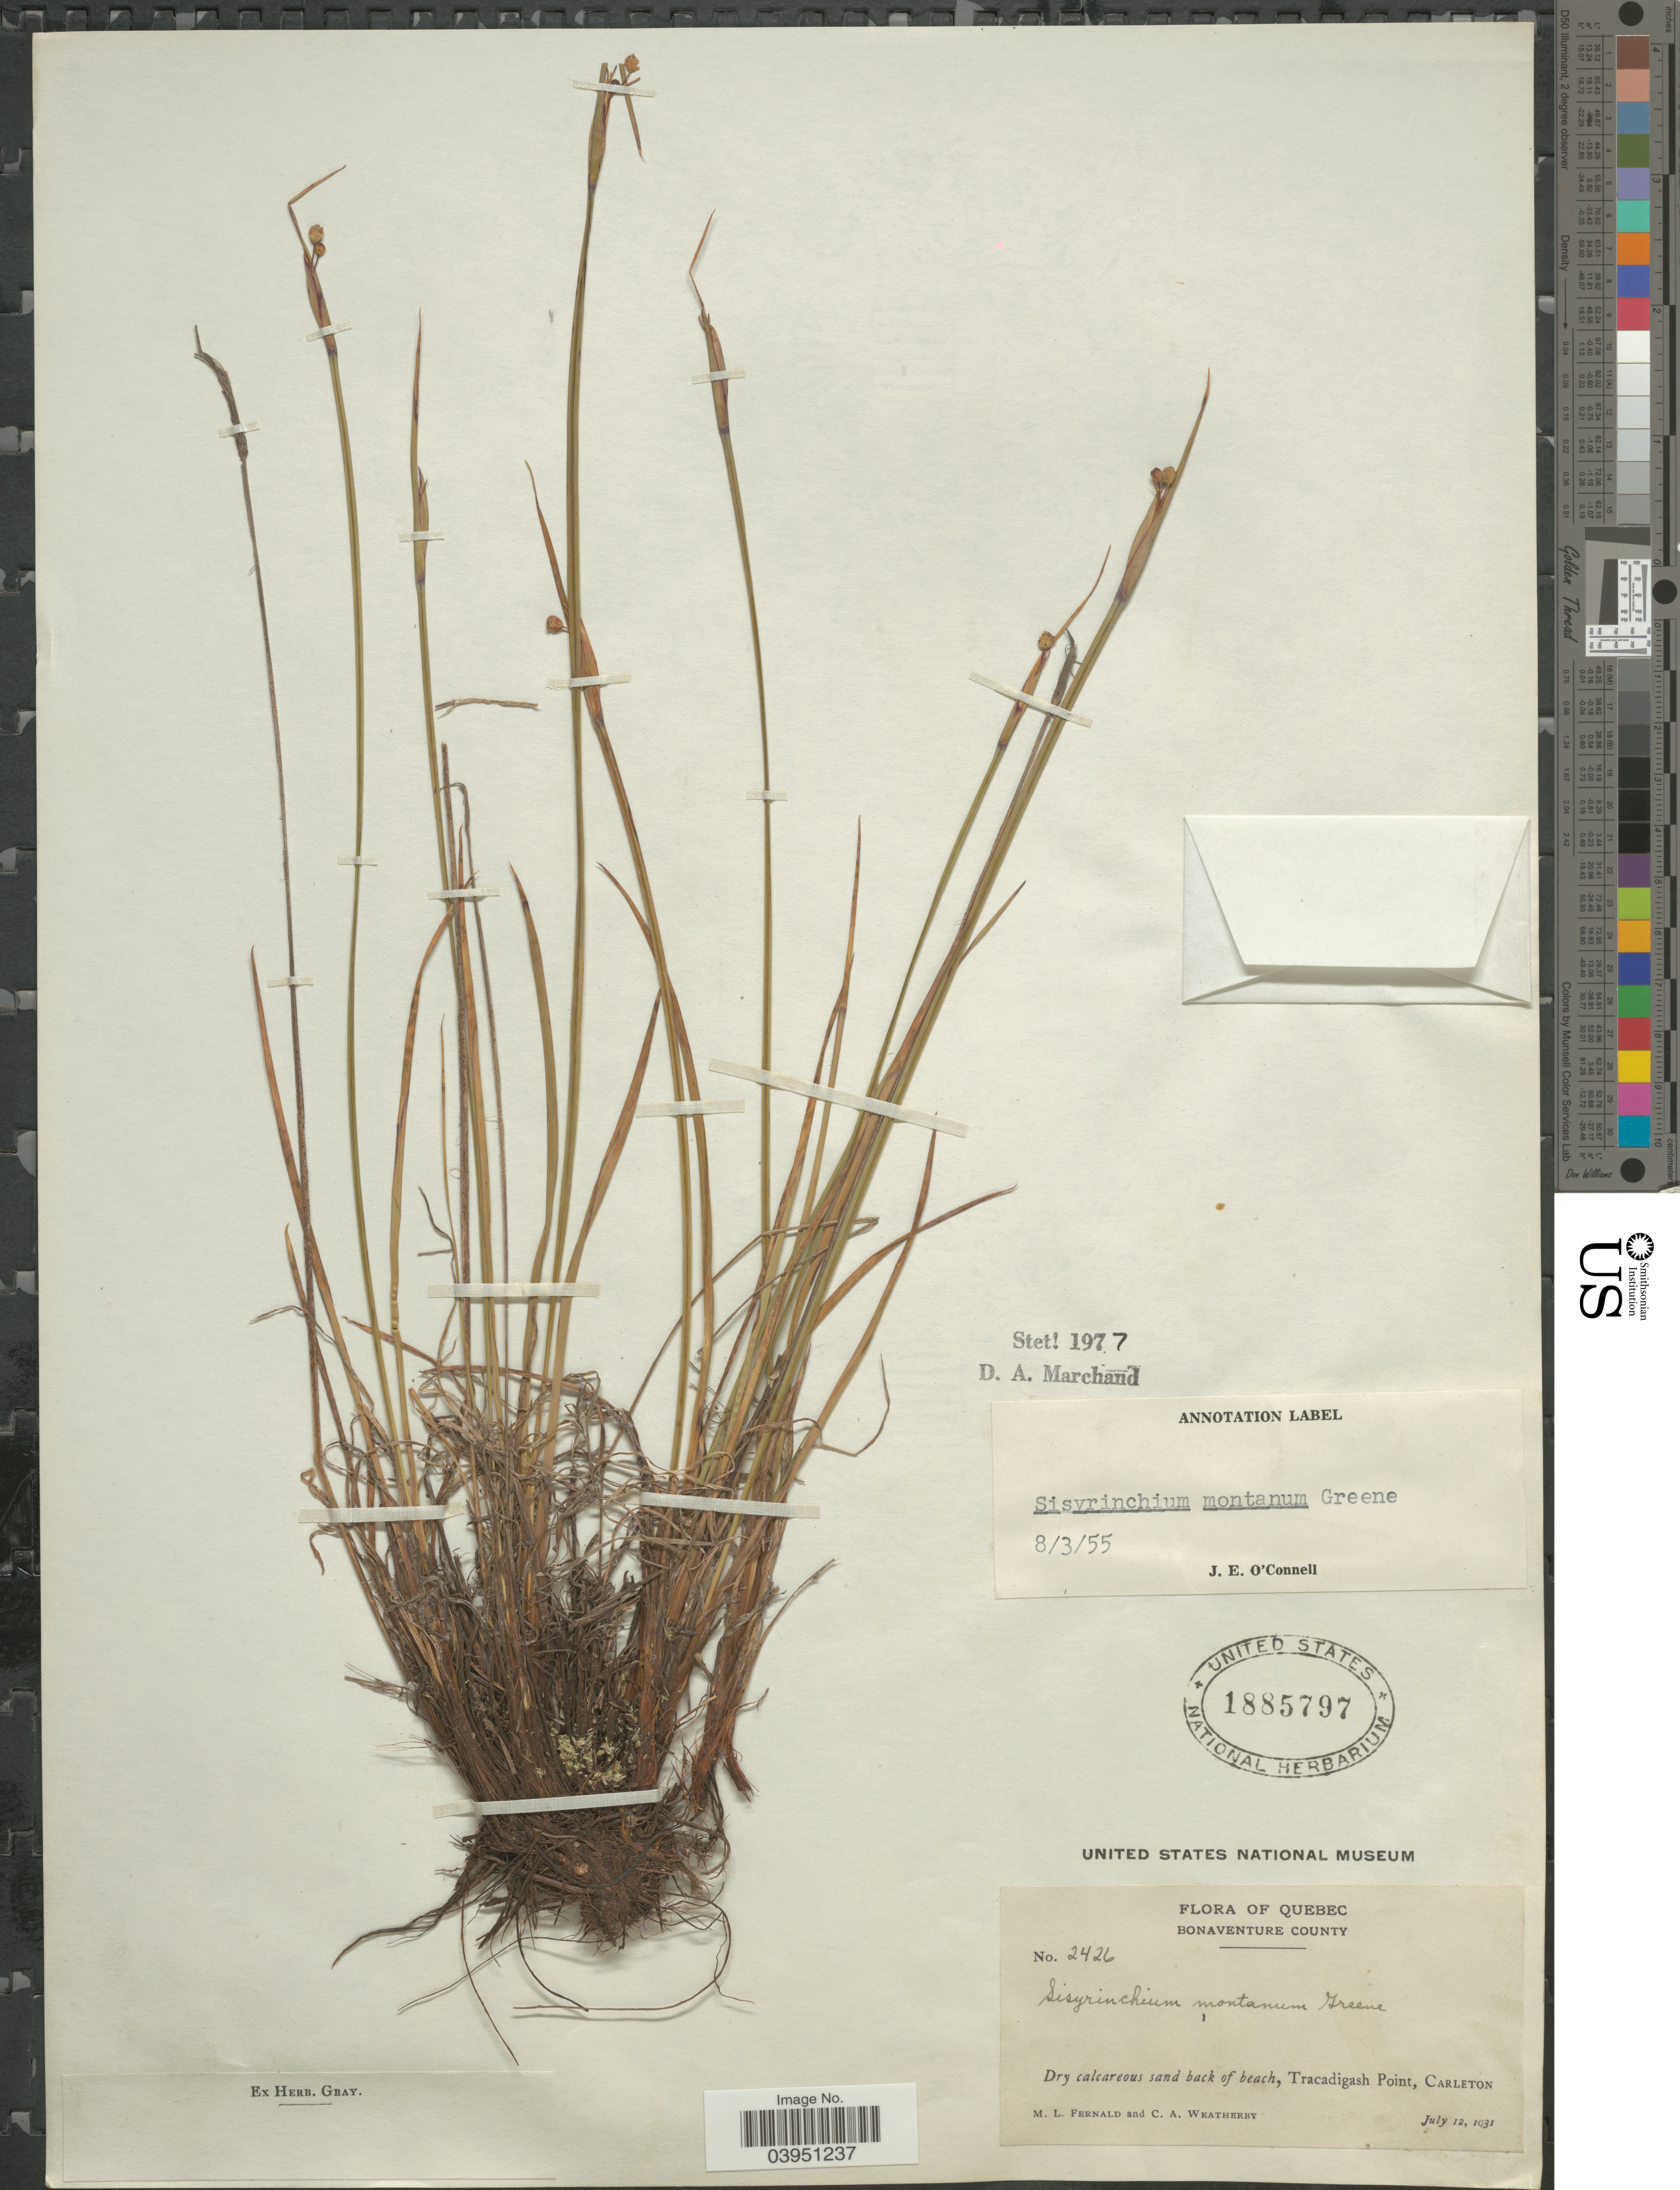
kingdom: Plantae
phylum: Tracheophyta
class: Liliopsida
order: Asparagales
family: Iridaceae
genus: Sisyrinchium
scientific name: Sisyrinchium montanum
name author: Greene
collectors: M. L. Fernald & C. A. Weatherby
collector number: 2426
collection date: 1931-07-12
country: Canada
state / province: Quebec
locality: Bonaventure County. Tracadigash Point, Carleton.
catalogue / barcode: US 1885797